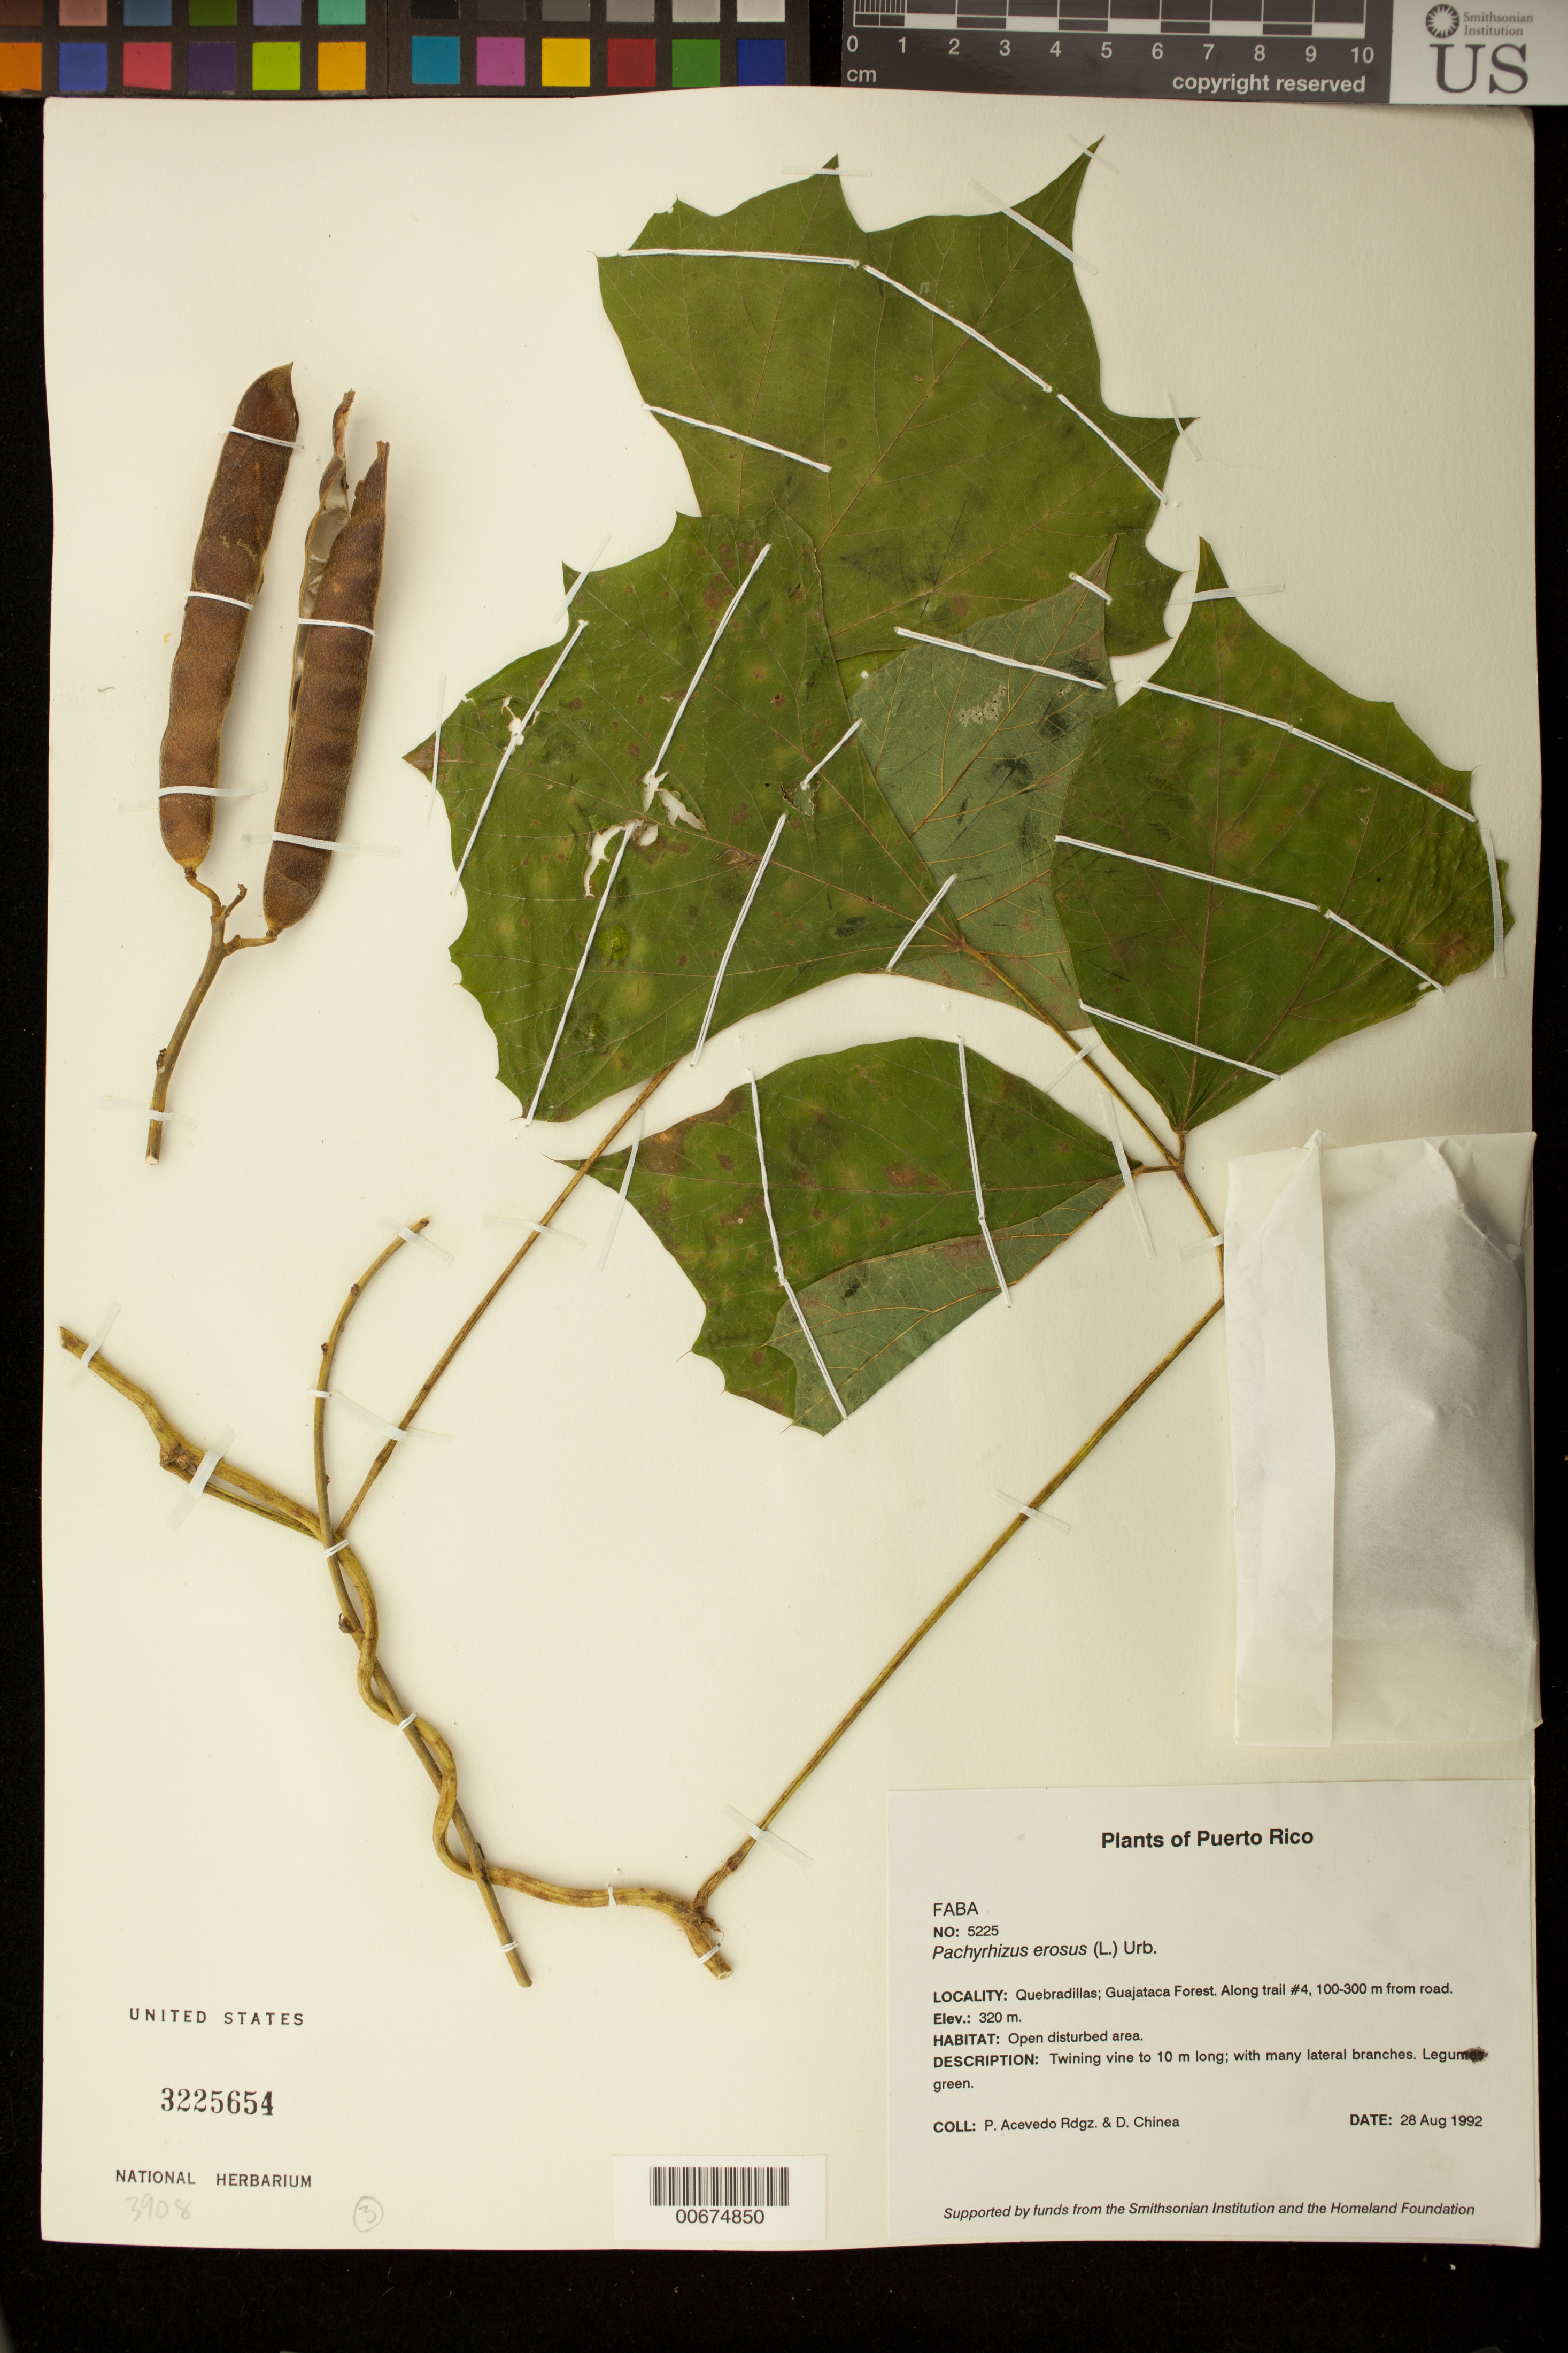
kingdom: Plantae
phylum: Tracheophyta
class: Magnoliopsida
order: Fabales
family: Fabaceae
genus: Pachyrhizus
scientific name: Pachyrhizus erosus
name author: (L.) Urb.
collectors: P. Acevedo-Rodr. & D. Chinea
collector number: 5225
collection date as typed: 28 Aug 1992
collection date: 1992-08-28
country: Puerto Rico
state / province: Isabela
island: Puerto Rico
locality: Isabela; Guajataca Forest. Along trail #4, 100-300 m from road.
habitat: Open disturbed area.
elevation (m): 320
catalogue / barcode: US 3225654